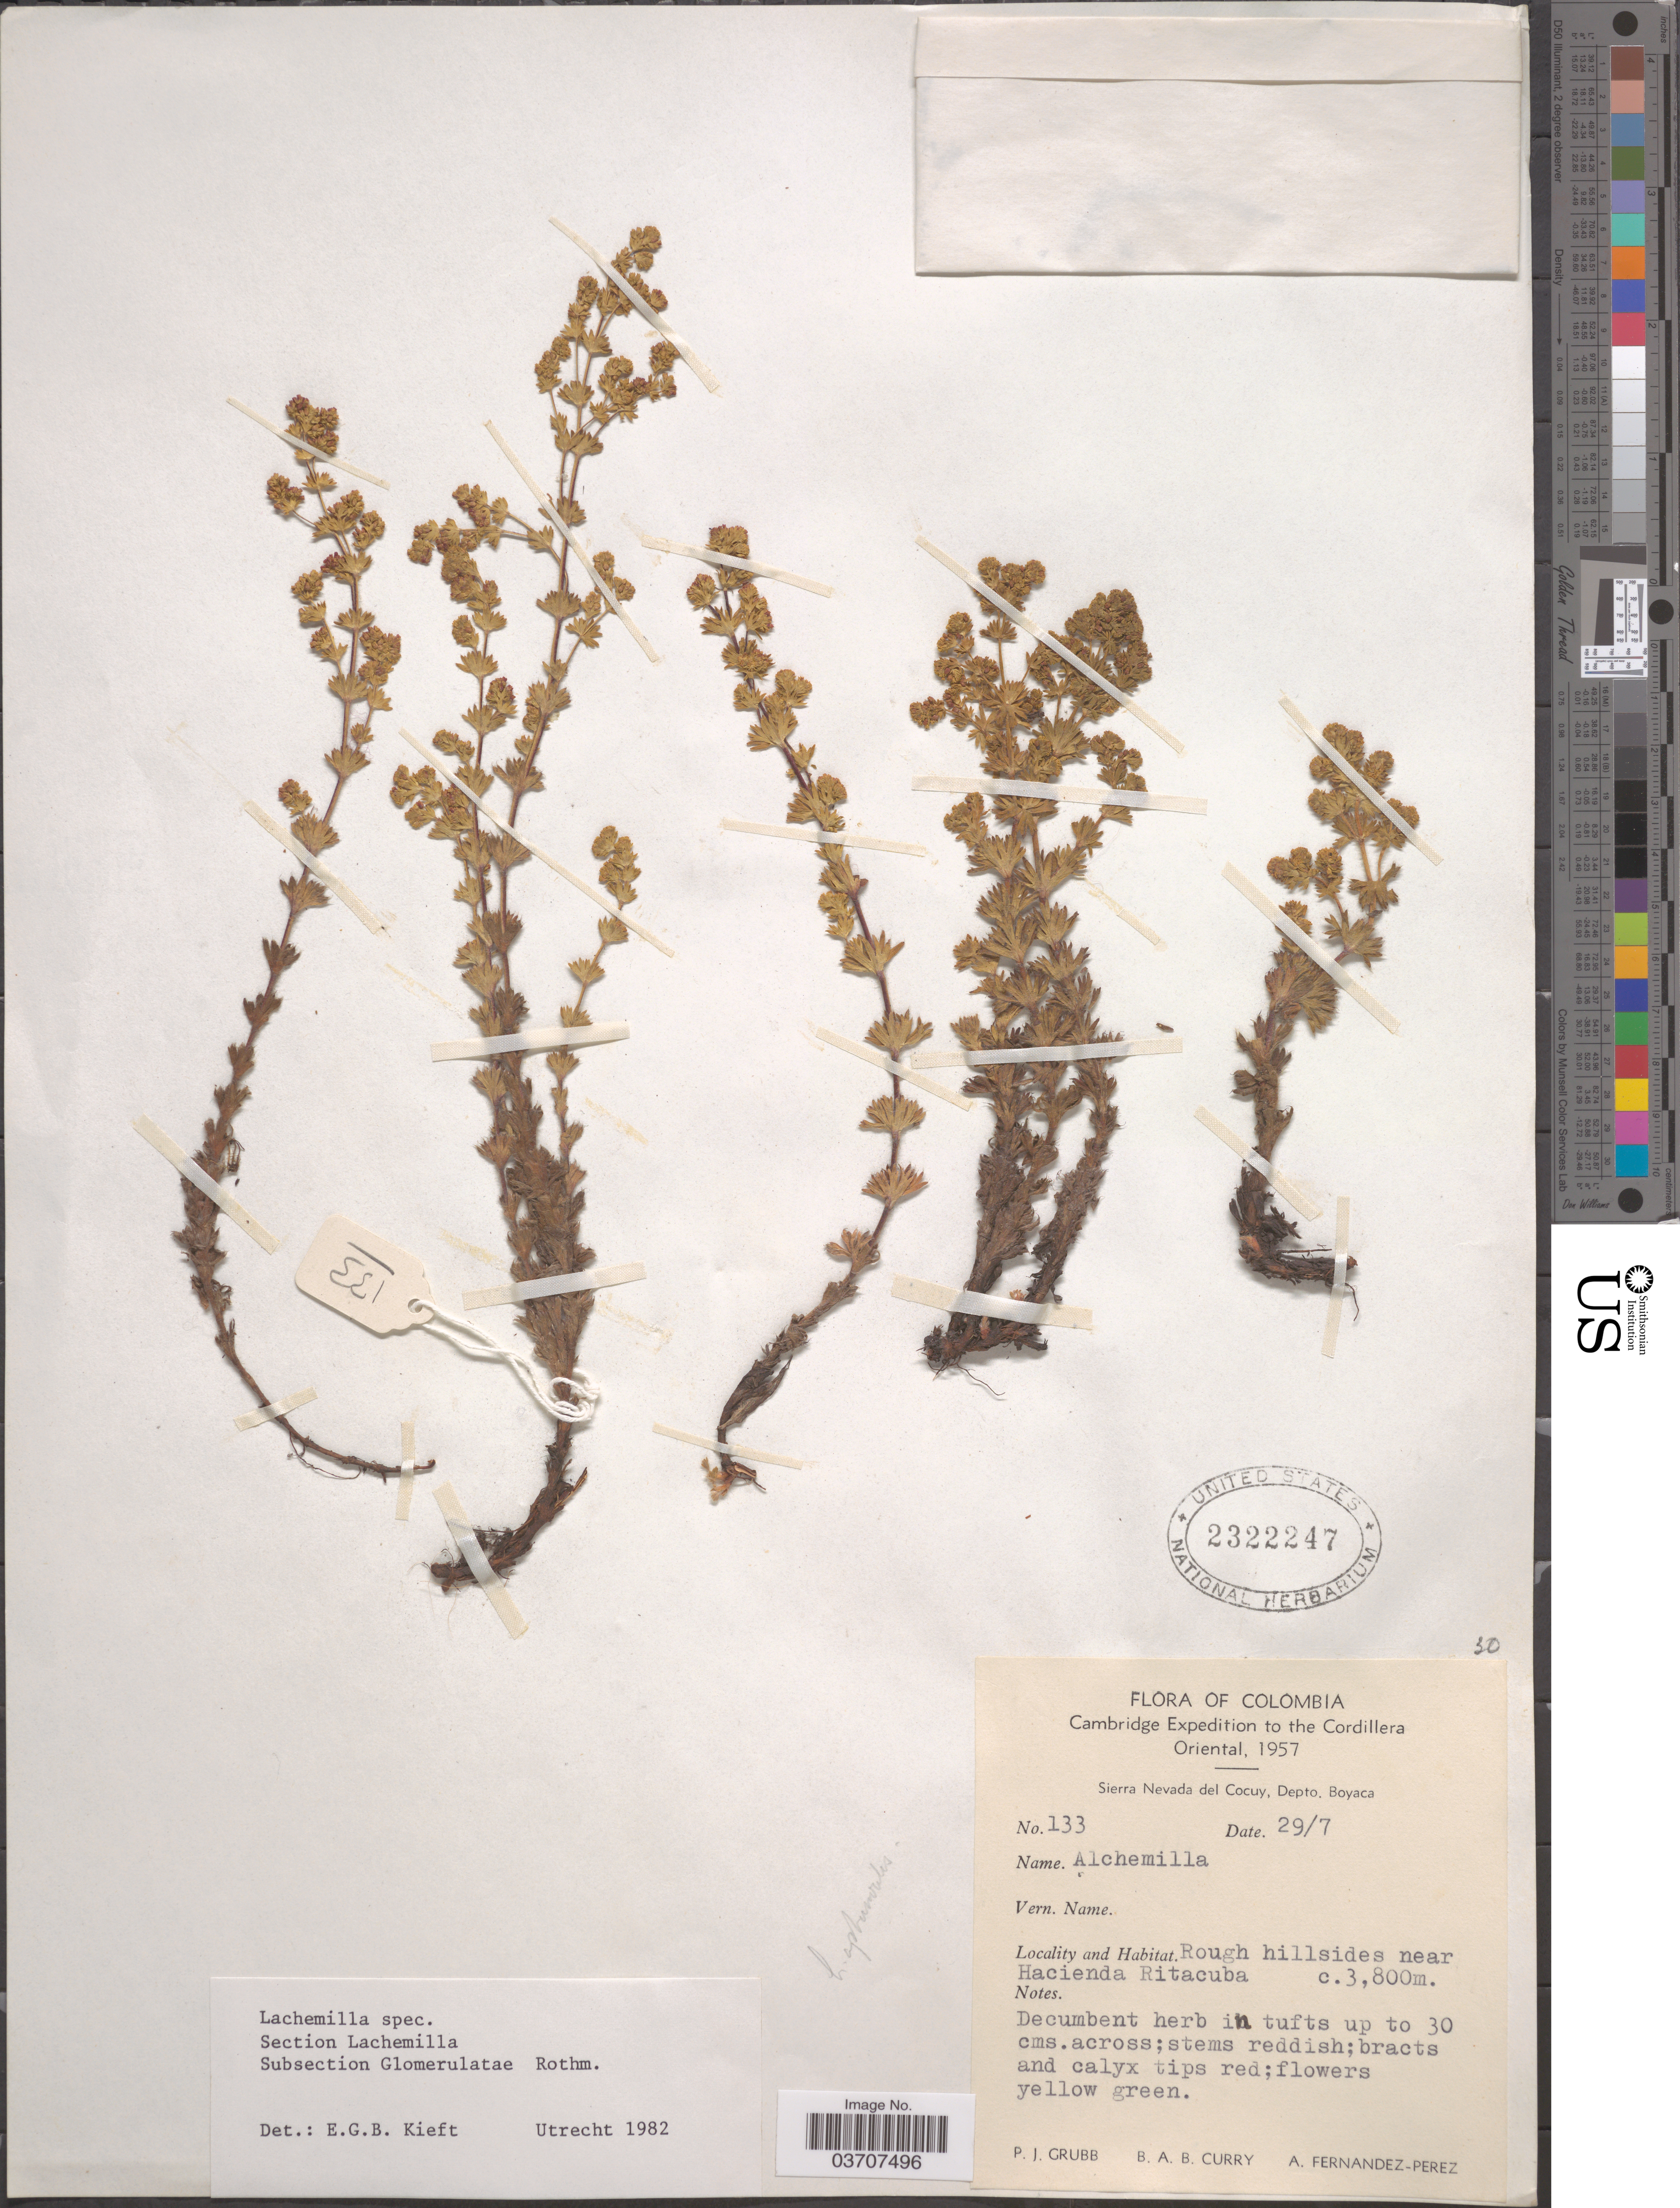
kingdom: Plantae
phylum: Tracheophyta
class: Magnoliopsida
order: Rosales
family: Rosaceae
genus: Lachemilla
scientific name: Lachemilla sp.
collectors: P. J. Grubb, B. A. B. Curry & A. Fernández-Pérez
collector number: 133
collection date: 1957-07-29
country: Colombia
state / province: Boyacá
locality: Cordillera Oriental. Sierra Nevada del Cocuy, Depto. Boyaca. Rough hillsides near Hacienda Ritacuba.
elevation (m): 3800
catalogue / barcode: US 2322247